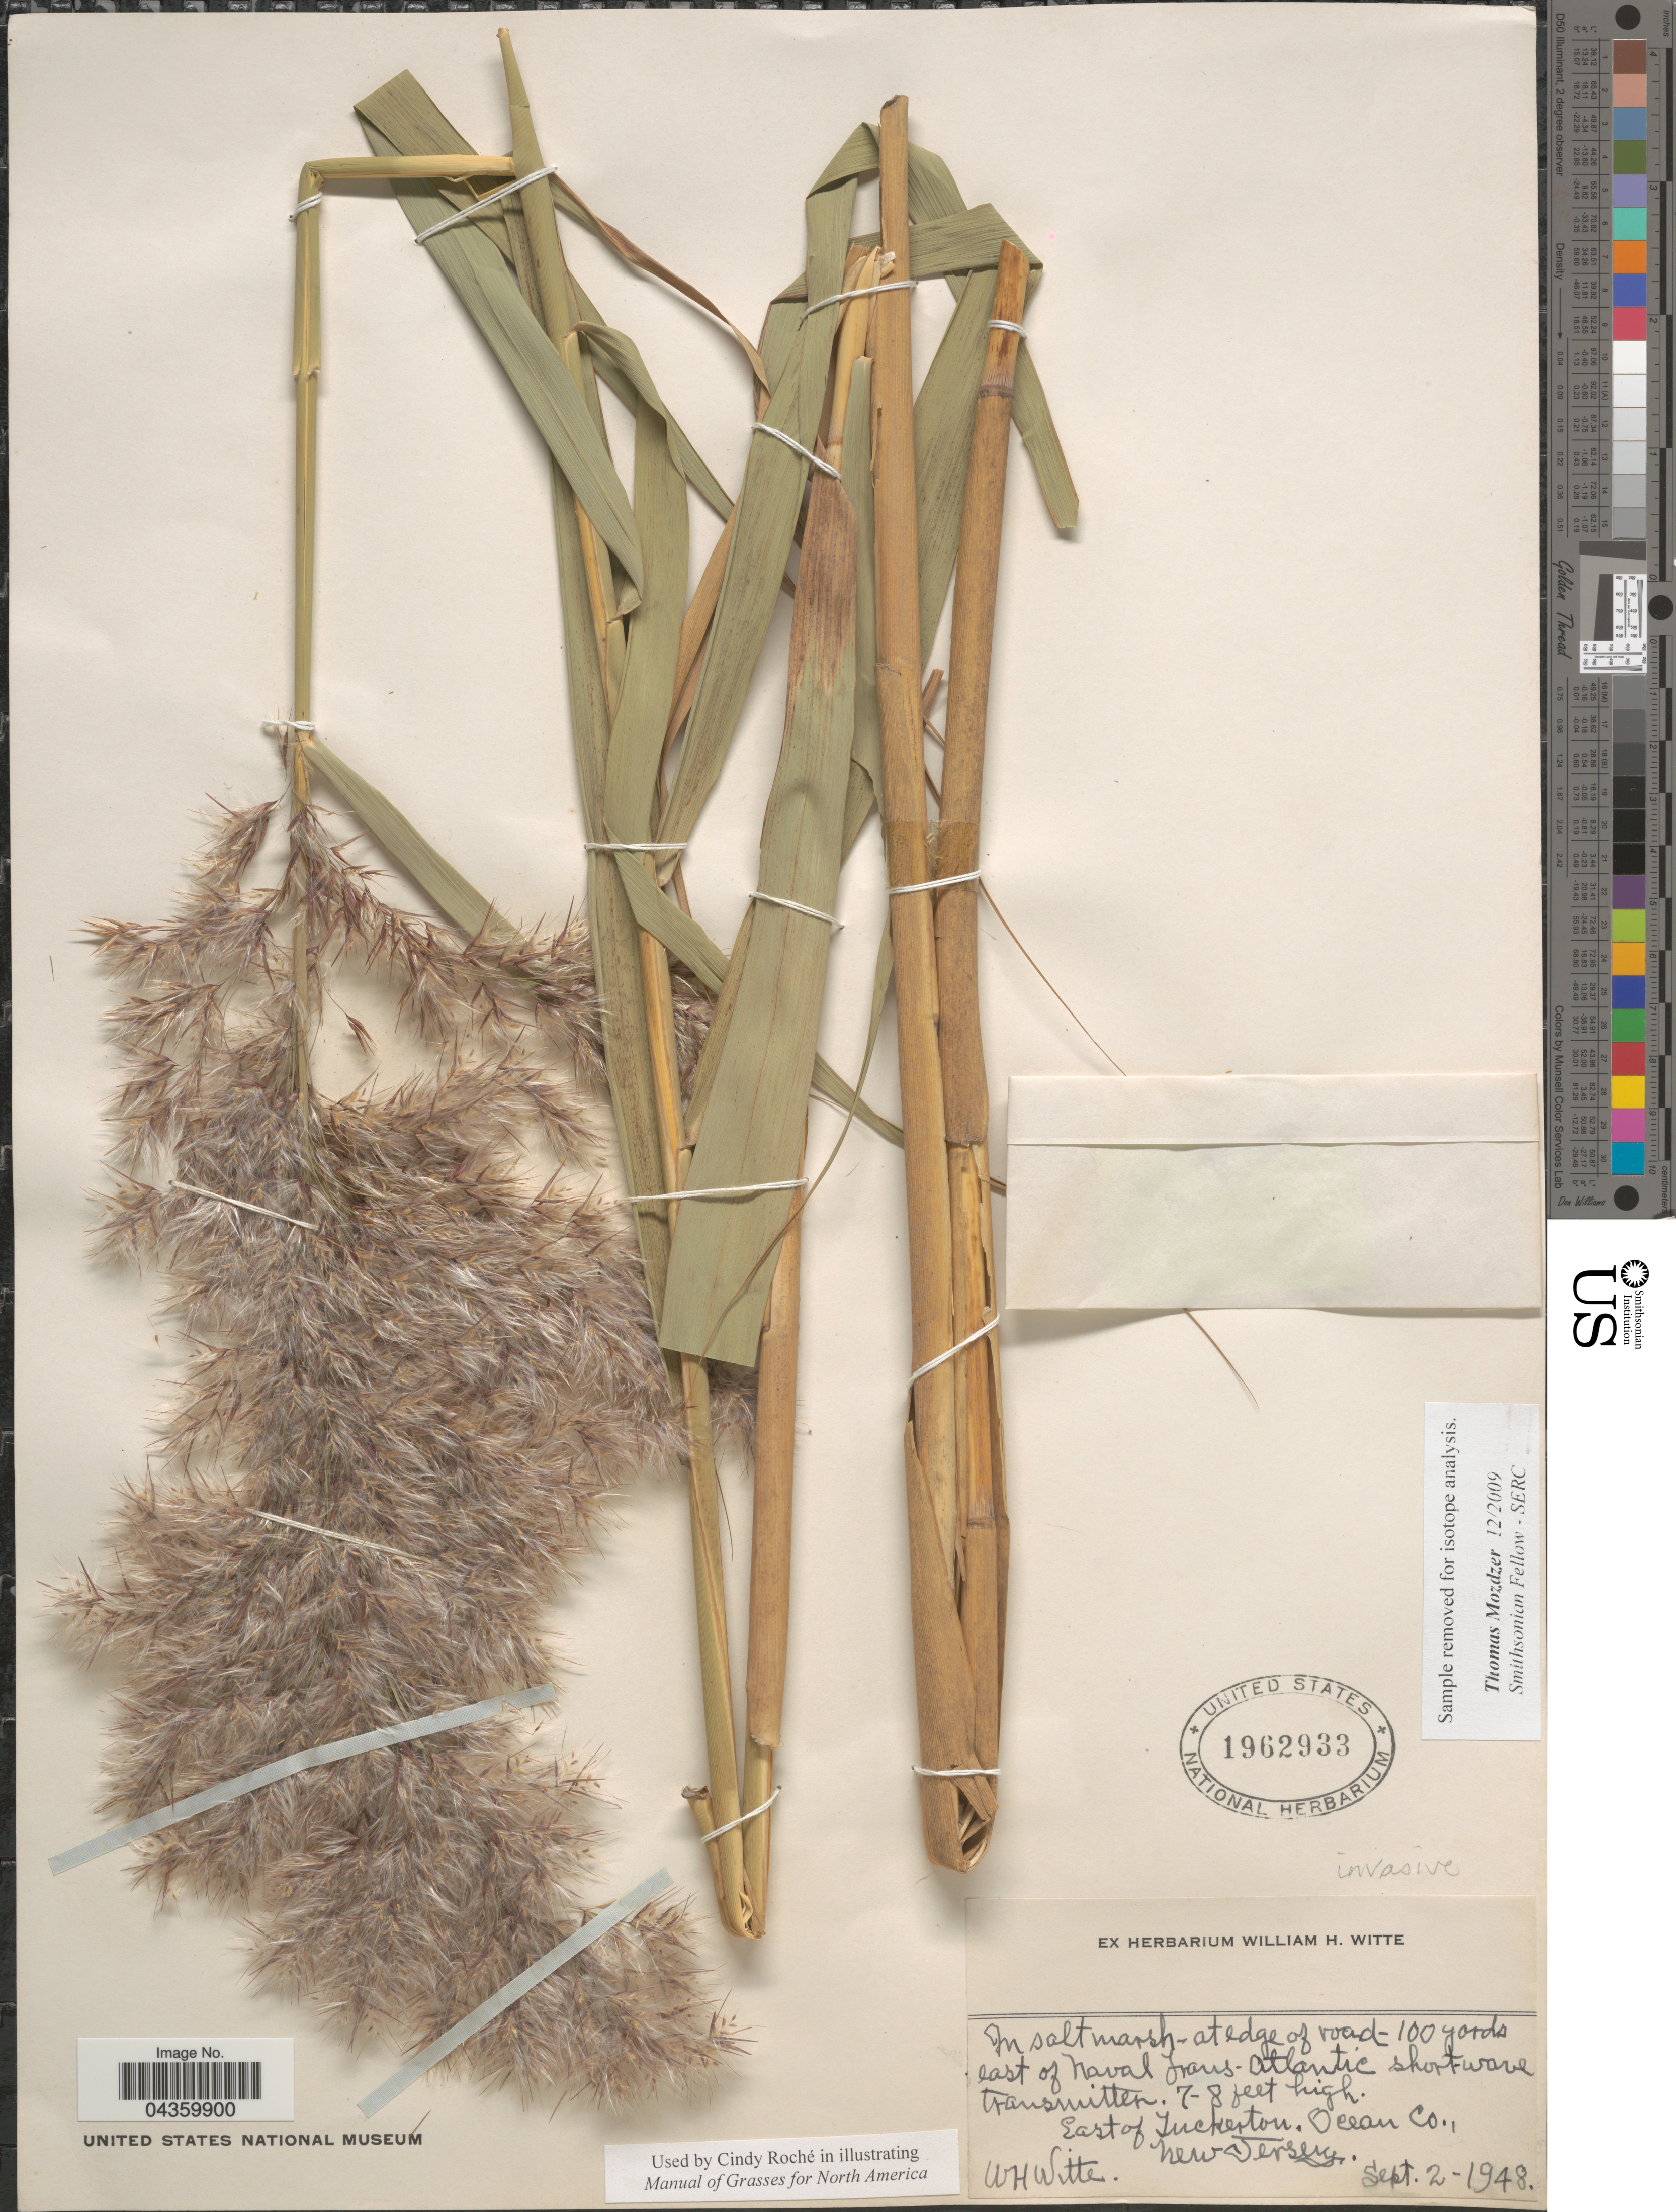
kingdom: Plantae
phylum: Tracheophyta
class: Liliopsida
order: Poales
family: Poaceae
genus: Phragmites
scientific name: Phragmites australis subsp. americanus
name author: Saltonstall & et al.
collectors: W. Witte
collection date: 1948-09-02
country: United States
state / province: New Jersey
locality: In salt marsh at edge of road 100 yards east of Naval Frans-Atlantic shortwave transmitter. East of Tuckerton, Ocean Co.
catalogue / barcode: US 1962933